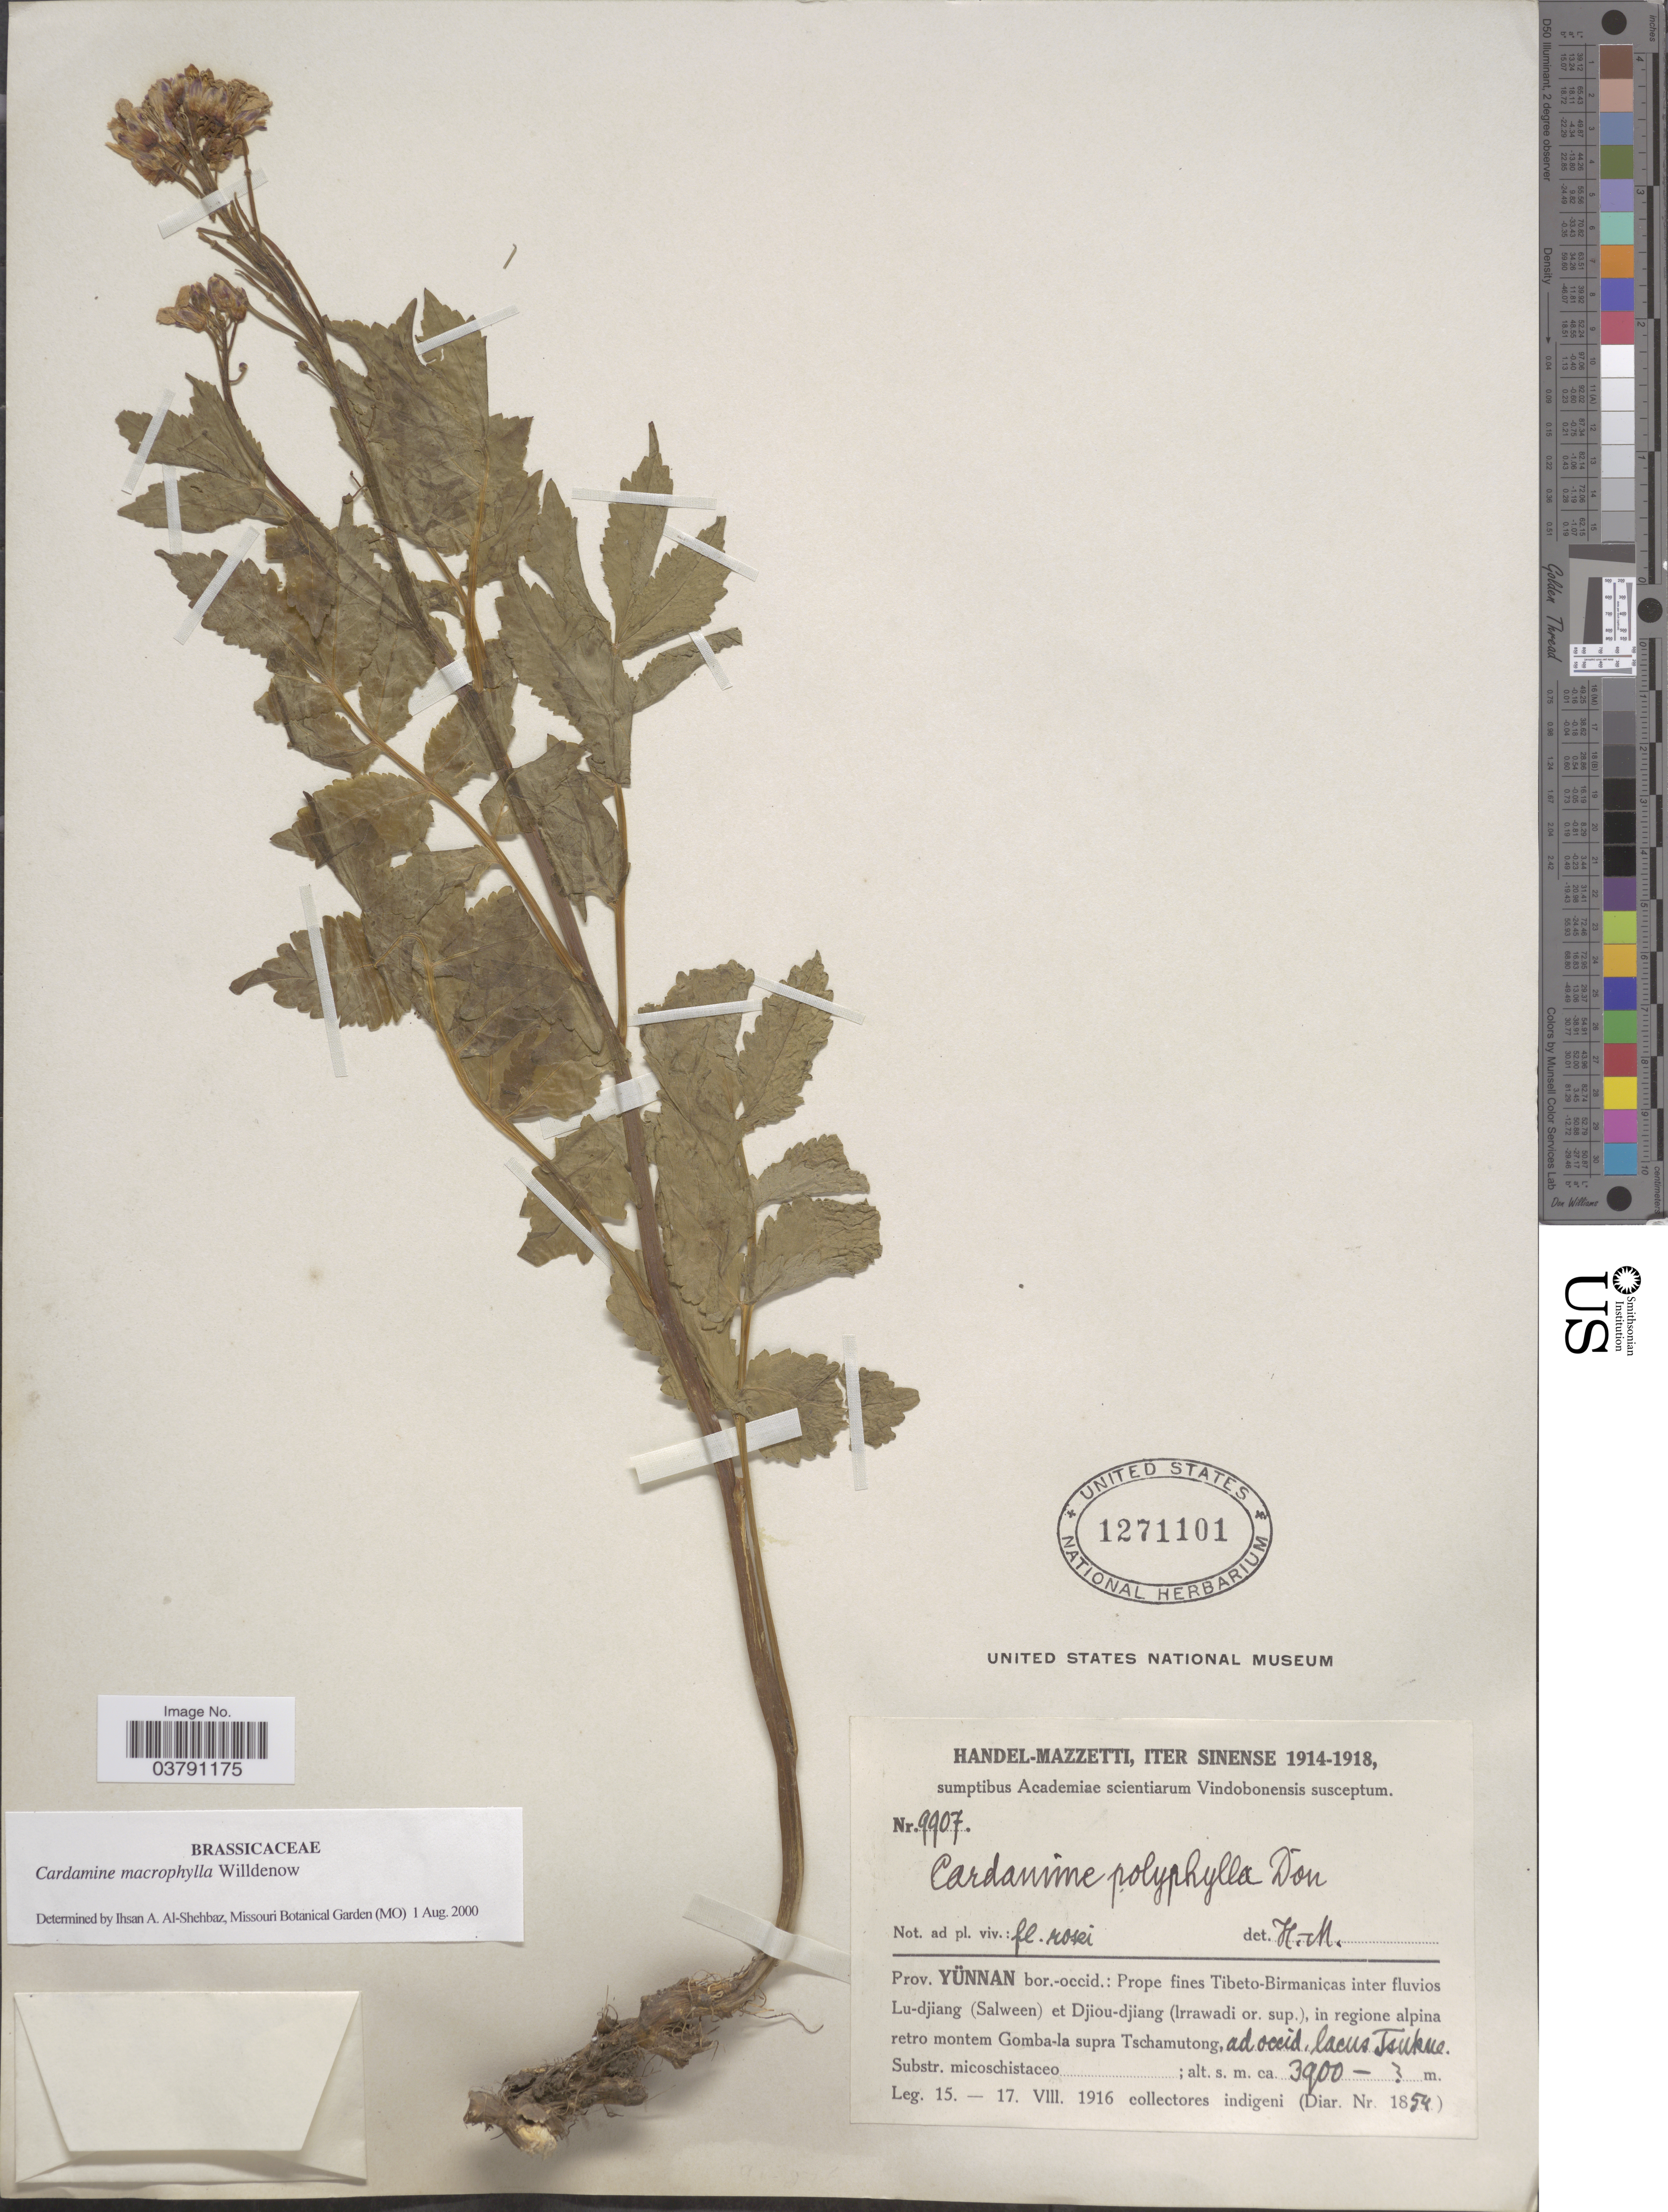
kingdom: Plantae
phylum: Tracheophyta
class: Magnoliopsida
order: Brassicales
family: Brassicaceae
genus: Cardamine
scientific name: Cardamine macrophylla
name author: Willd.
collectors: H. Handel-Mazzetti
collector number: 9907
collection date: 1916-08-15/1916-08-17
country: China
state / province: Yunnan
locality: Iter Sinense. Prov Yünnan bor.-occid.: Prope fines Tibeto-Birmanicas inter fluvios Lu-djiang (Salween) et Djiou-djiang (Irrawadi or. sup.), in regione alpina retro montem Gomba-la supra Tschamutong, ad occid, lacus Tsukue.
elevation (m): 3900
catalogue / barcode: US 1271101